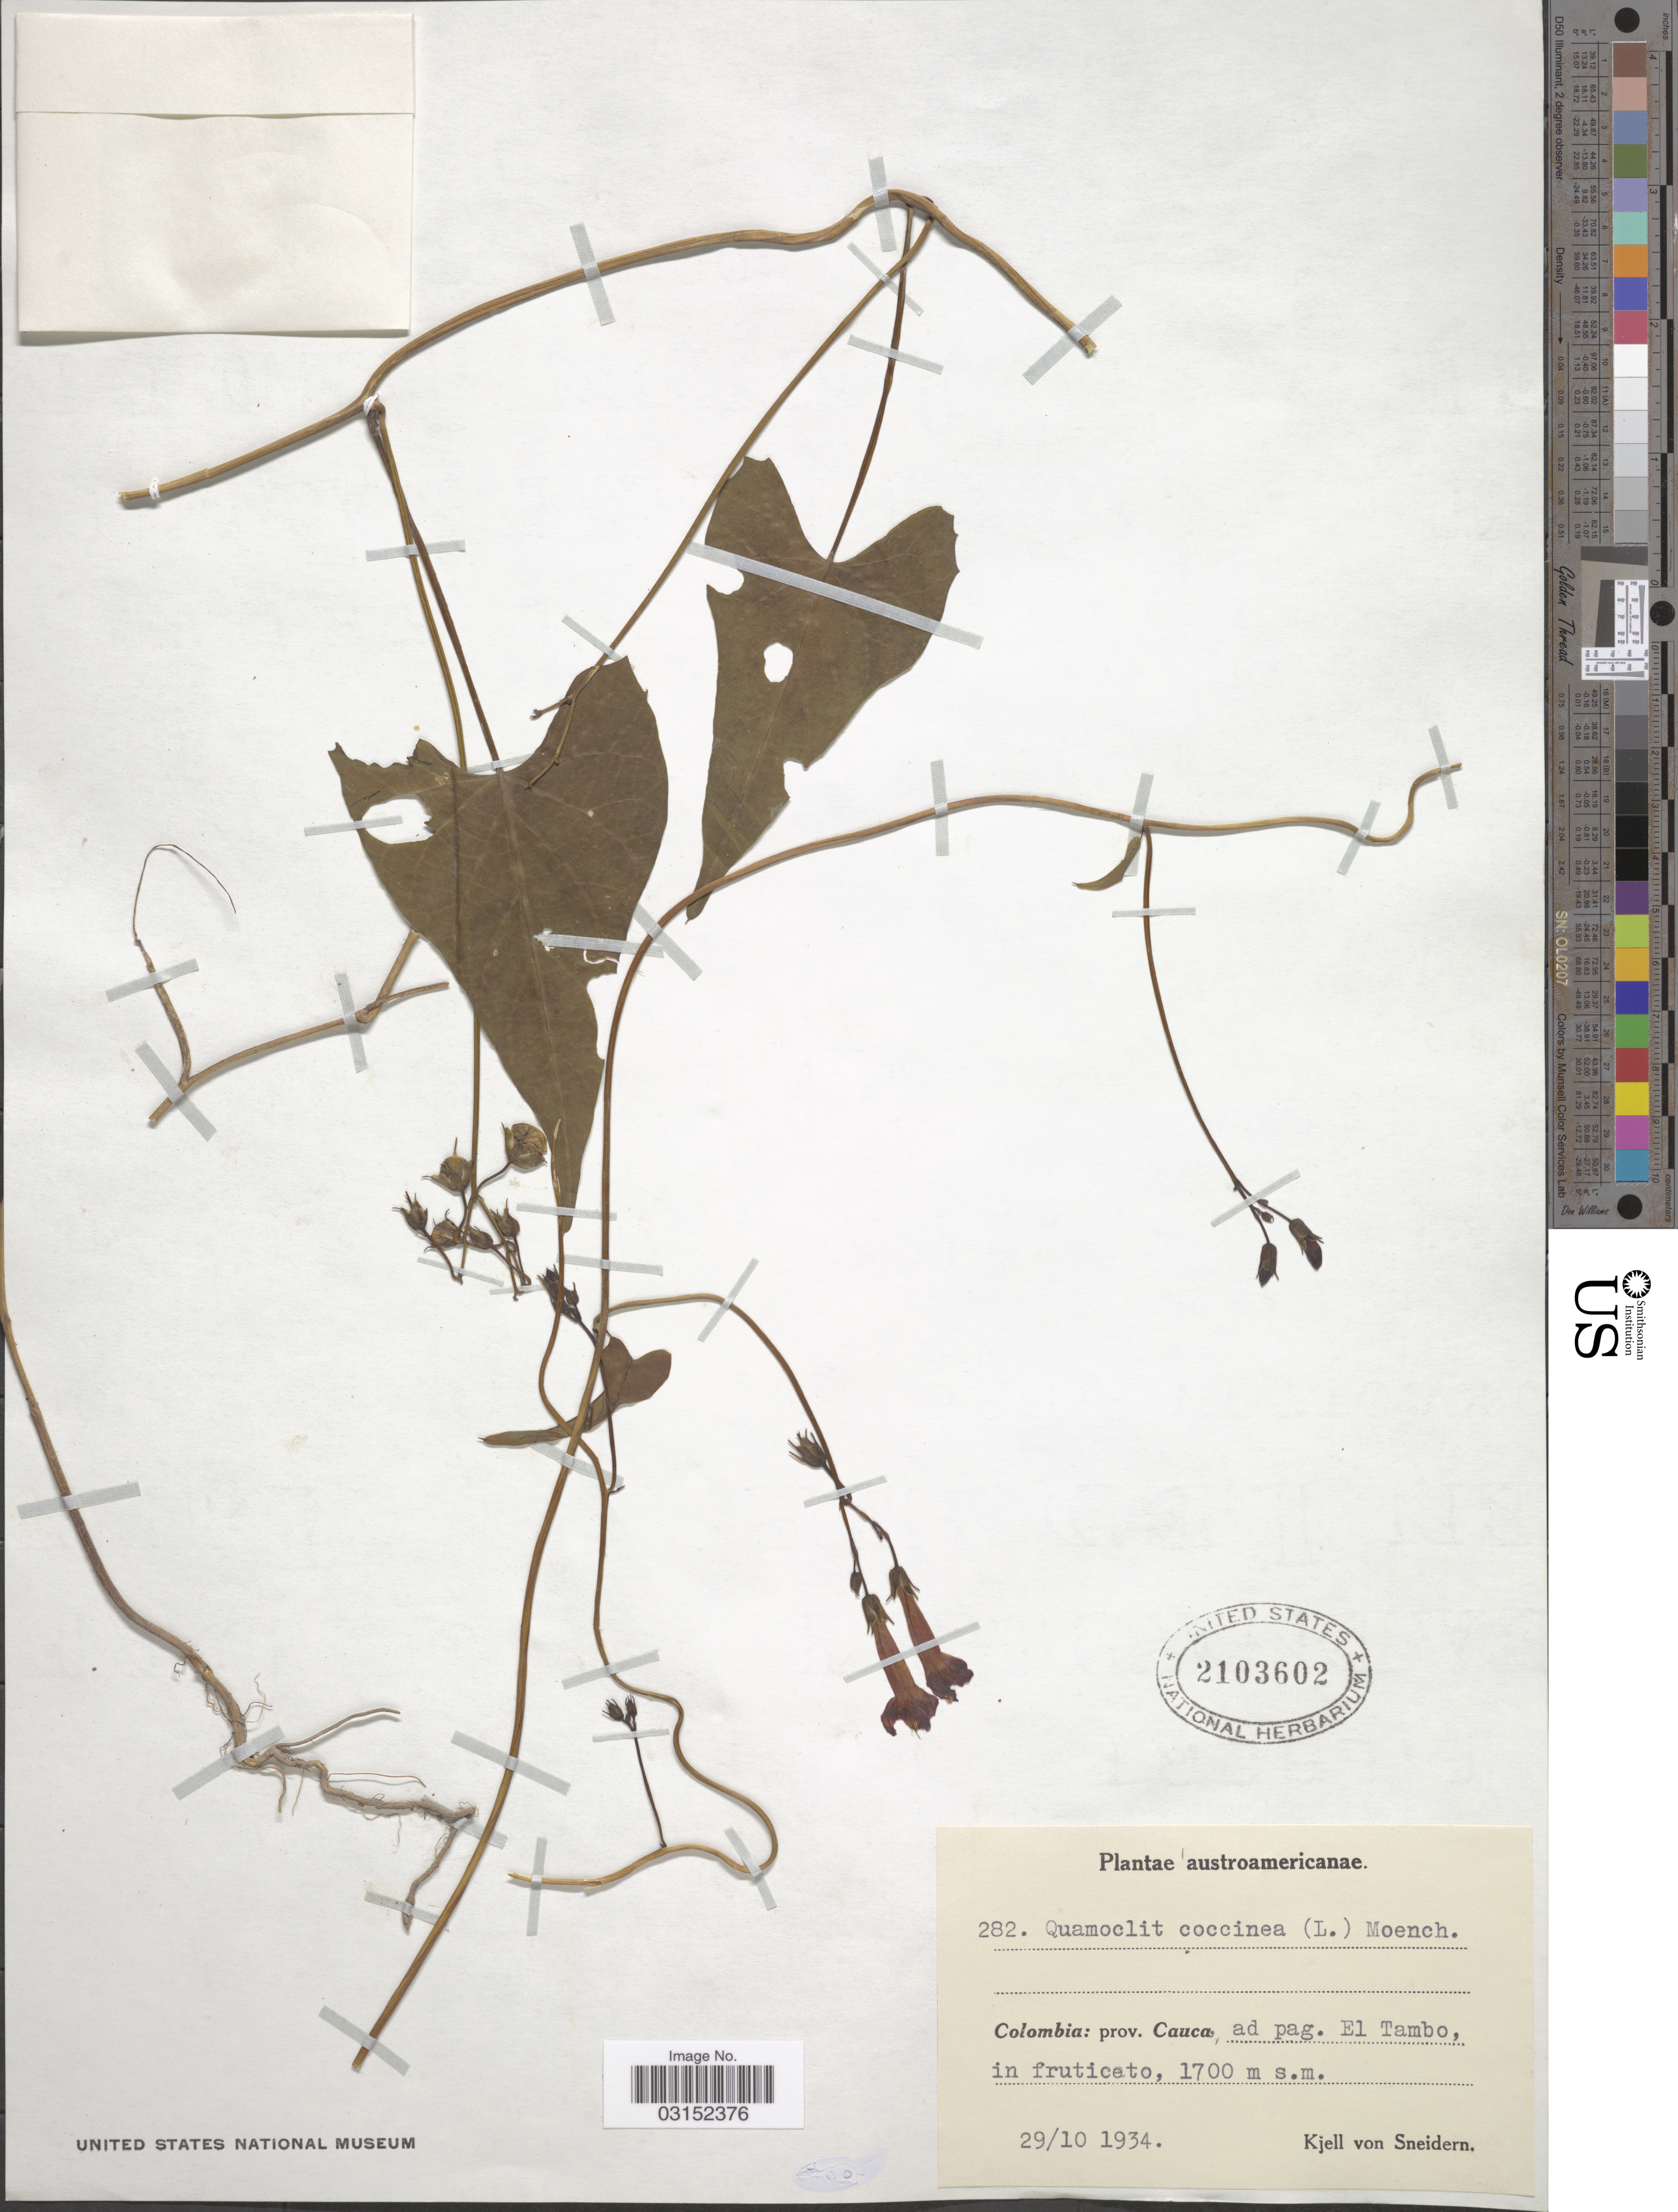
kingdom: Plantae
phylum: Tracheophyta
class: Magnoliopsida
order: Solanales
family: Convolvulaceae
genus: Ipomoea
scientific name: Ipomoea cholulensis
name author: Kunth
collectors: K. von Sneidern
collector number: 282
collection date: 1934-10-29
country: Colombia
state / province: Cauca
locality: Prov. Cauca: ad pag. El Tambo, in fruticeto.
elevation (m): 1700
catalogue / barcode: US 2103602